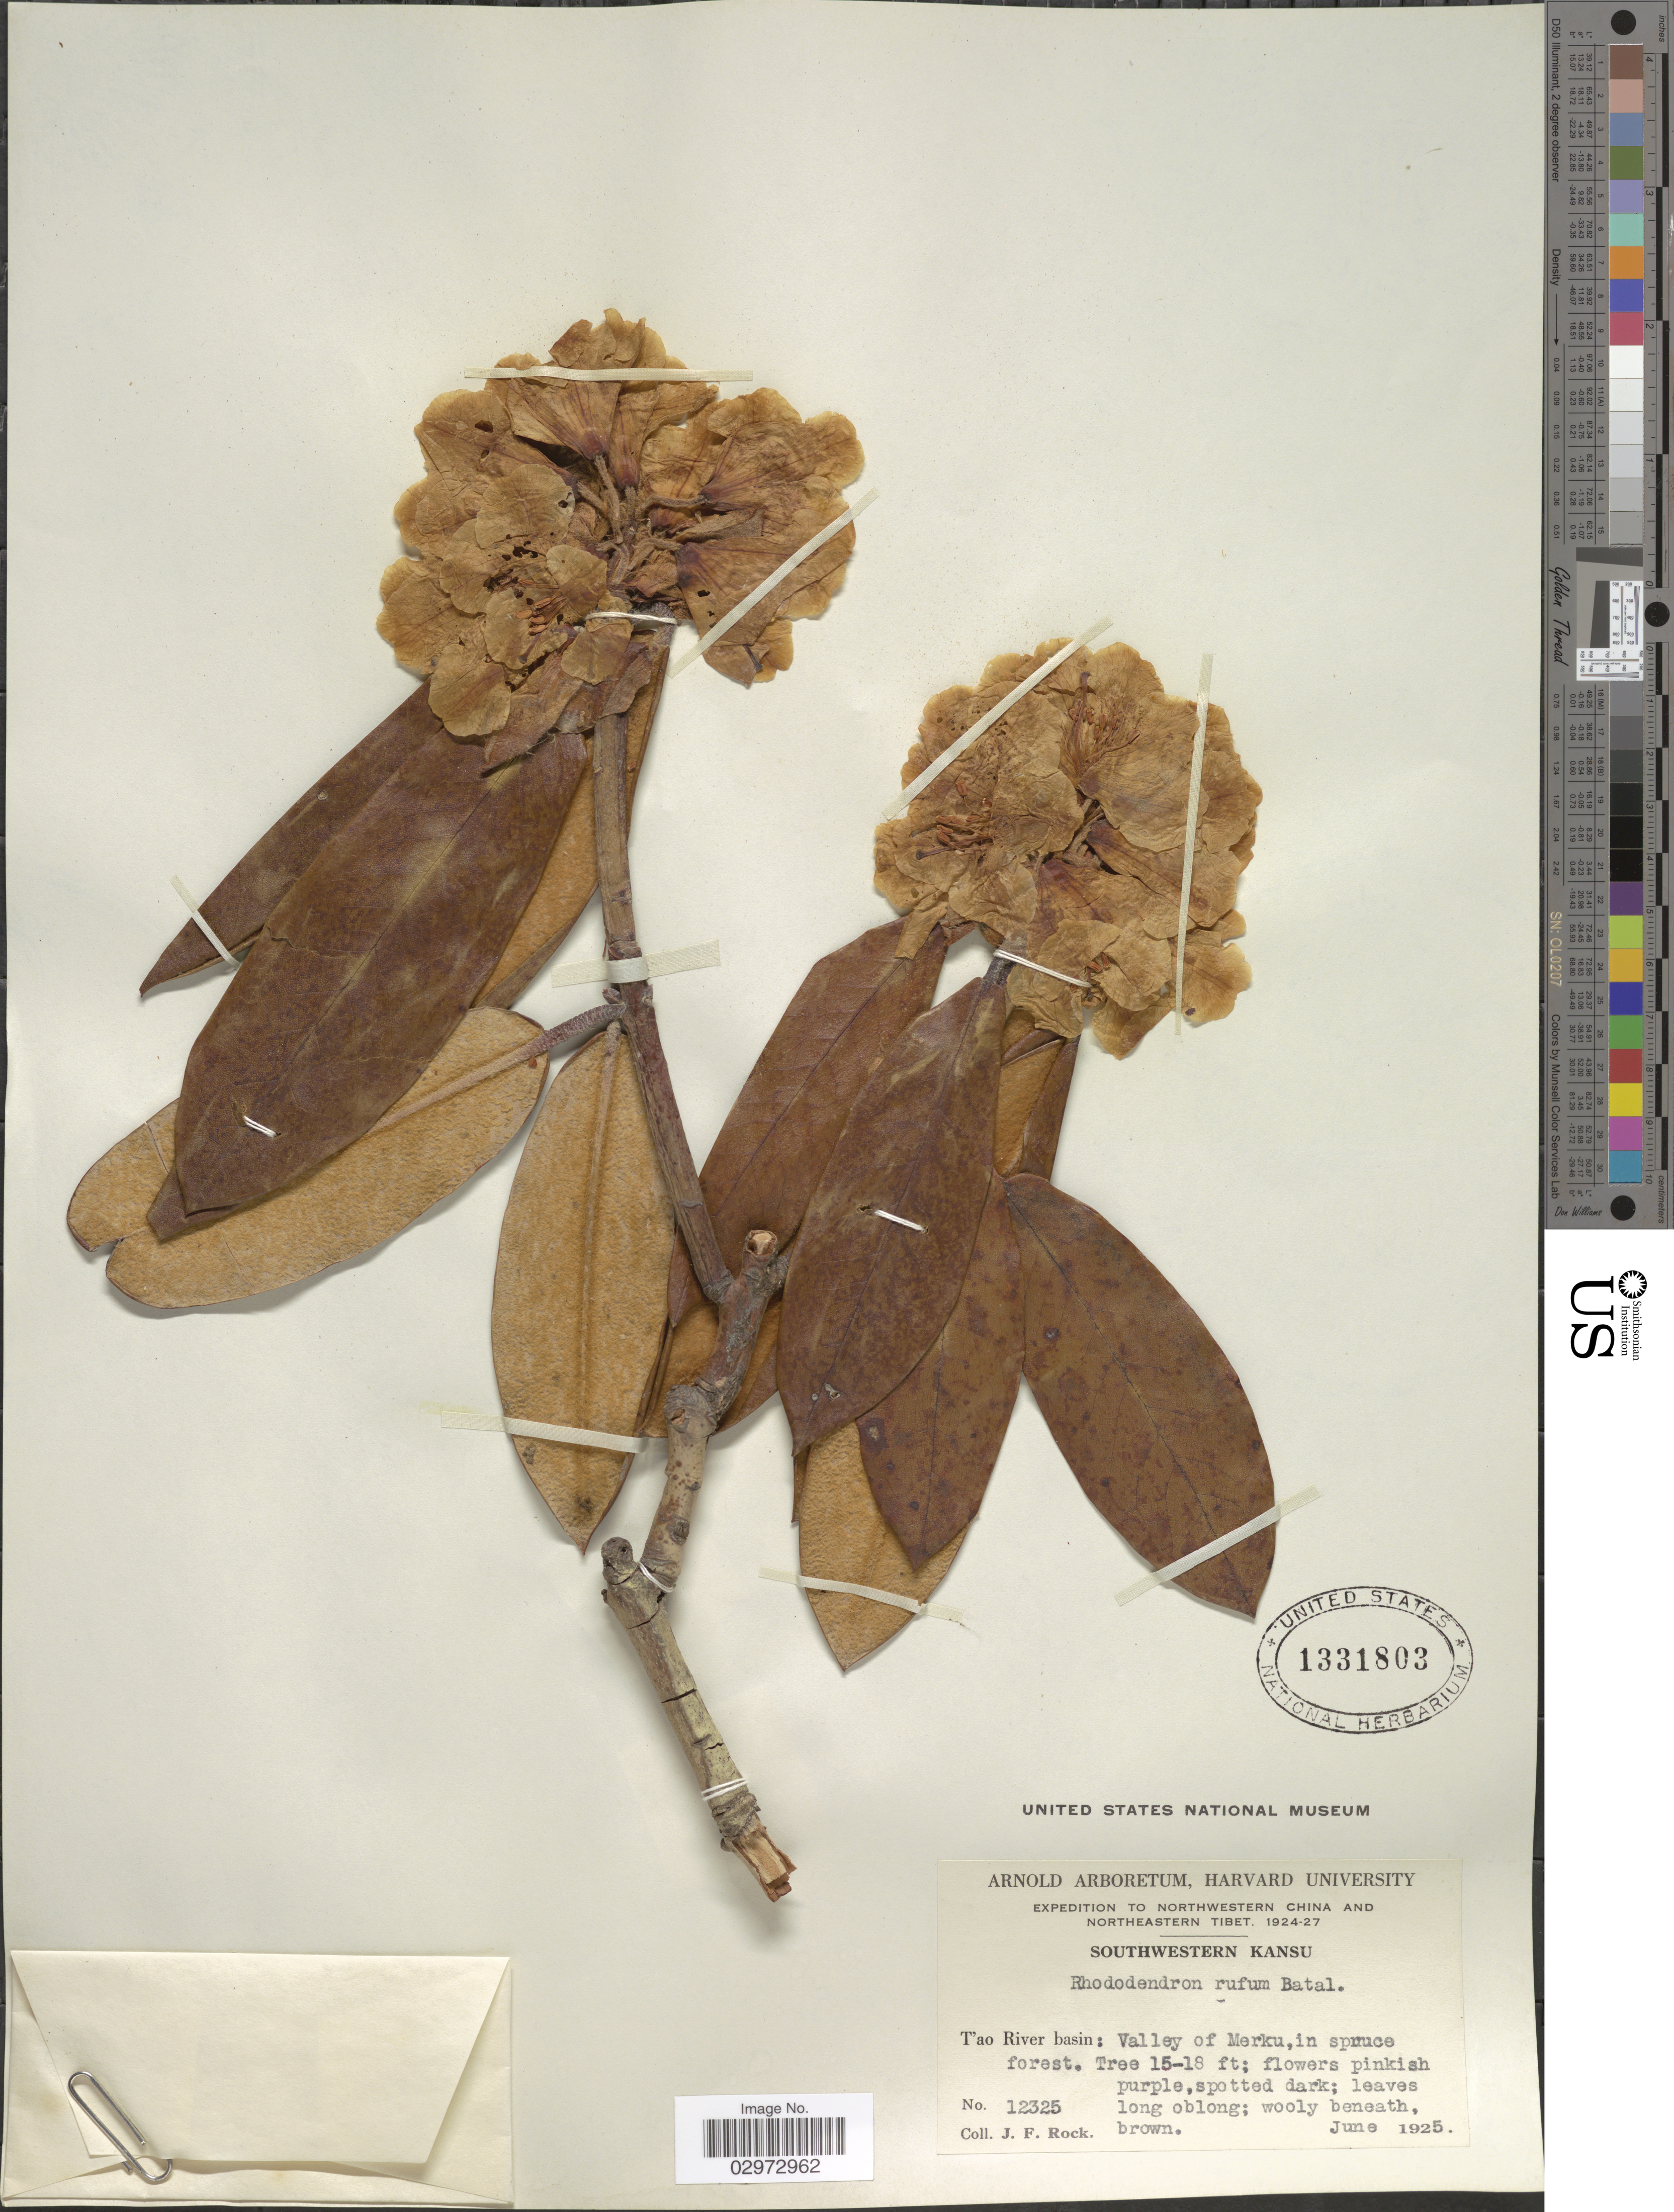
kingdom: Plantae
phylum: Tracheophyta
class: Magnoliopsida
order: Ericales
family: Ericaceae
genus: Rhododendron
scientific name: Rhododendron rufum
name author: Batalin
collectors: J. Rock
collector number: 12325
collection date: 1925-06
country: China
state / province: Gansu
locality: Northwestern China and Northeastern Tibet, Southwestern Kansu, T'ao River basin, Valley of Merku.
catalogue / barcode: US 1331803